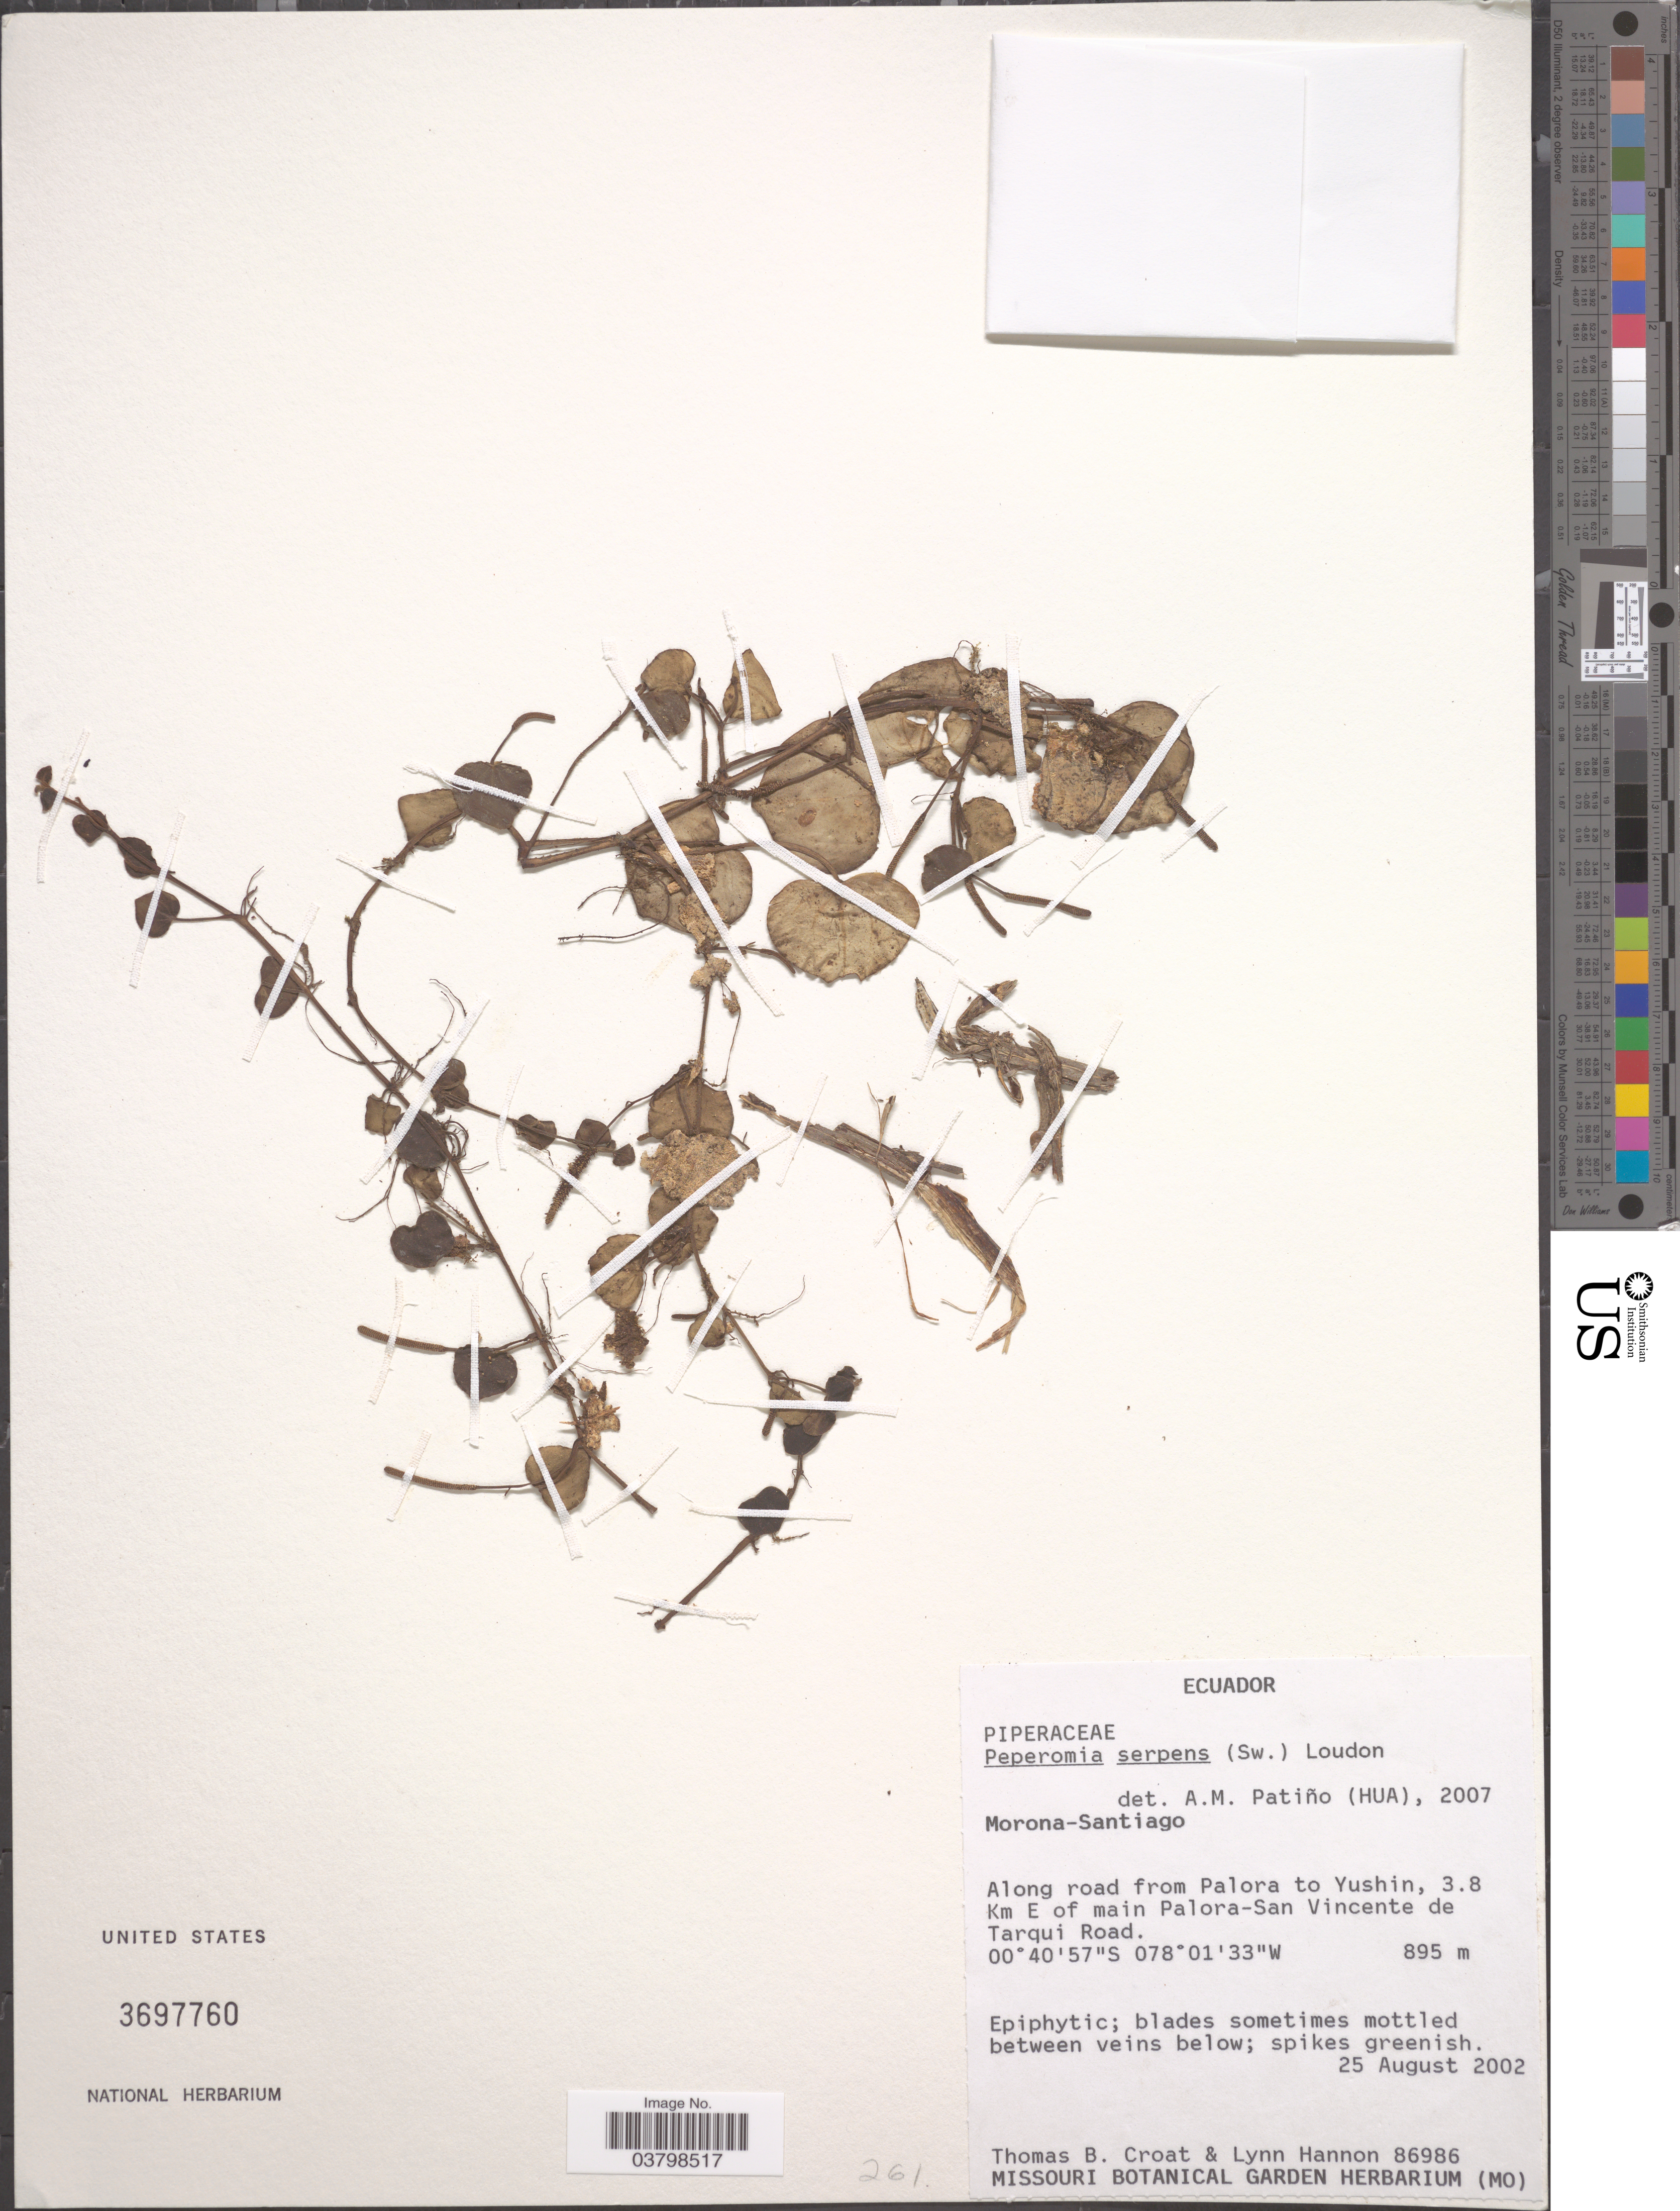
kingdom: Plantae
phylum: Tracheophyta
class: Magnoliopsida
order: Piperales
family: Piperaceae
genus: Peperomia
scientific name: Peperomia serpens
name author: (Sw.) Loudon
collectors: T. B. Croat & L. Hannon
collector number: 86986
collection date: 2002-08-25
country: Ecuador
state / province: Morona-Santiago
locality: Along road from Palora to Yushin, 3.8 Km E of main Palora-San Vincente de Tarqui Road.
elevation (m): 895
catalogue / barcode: US 3697760